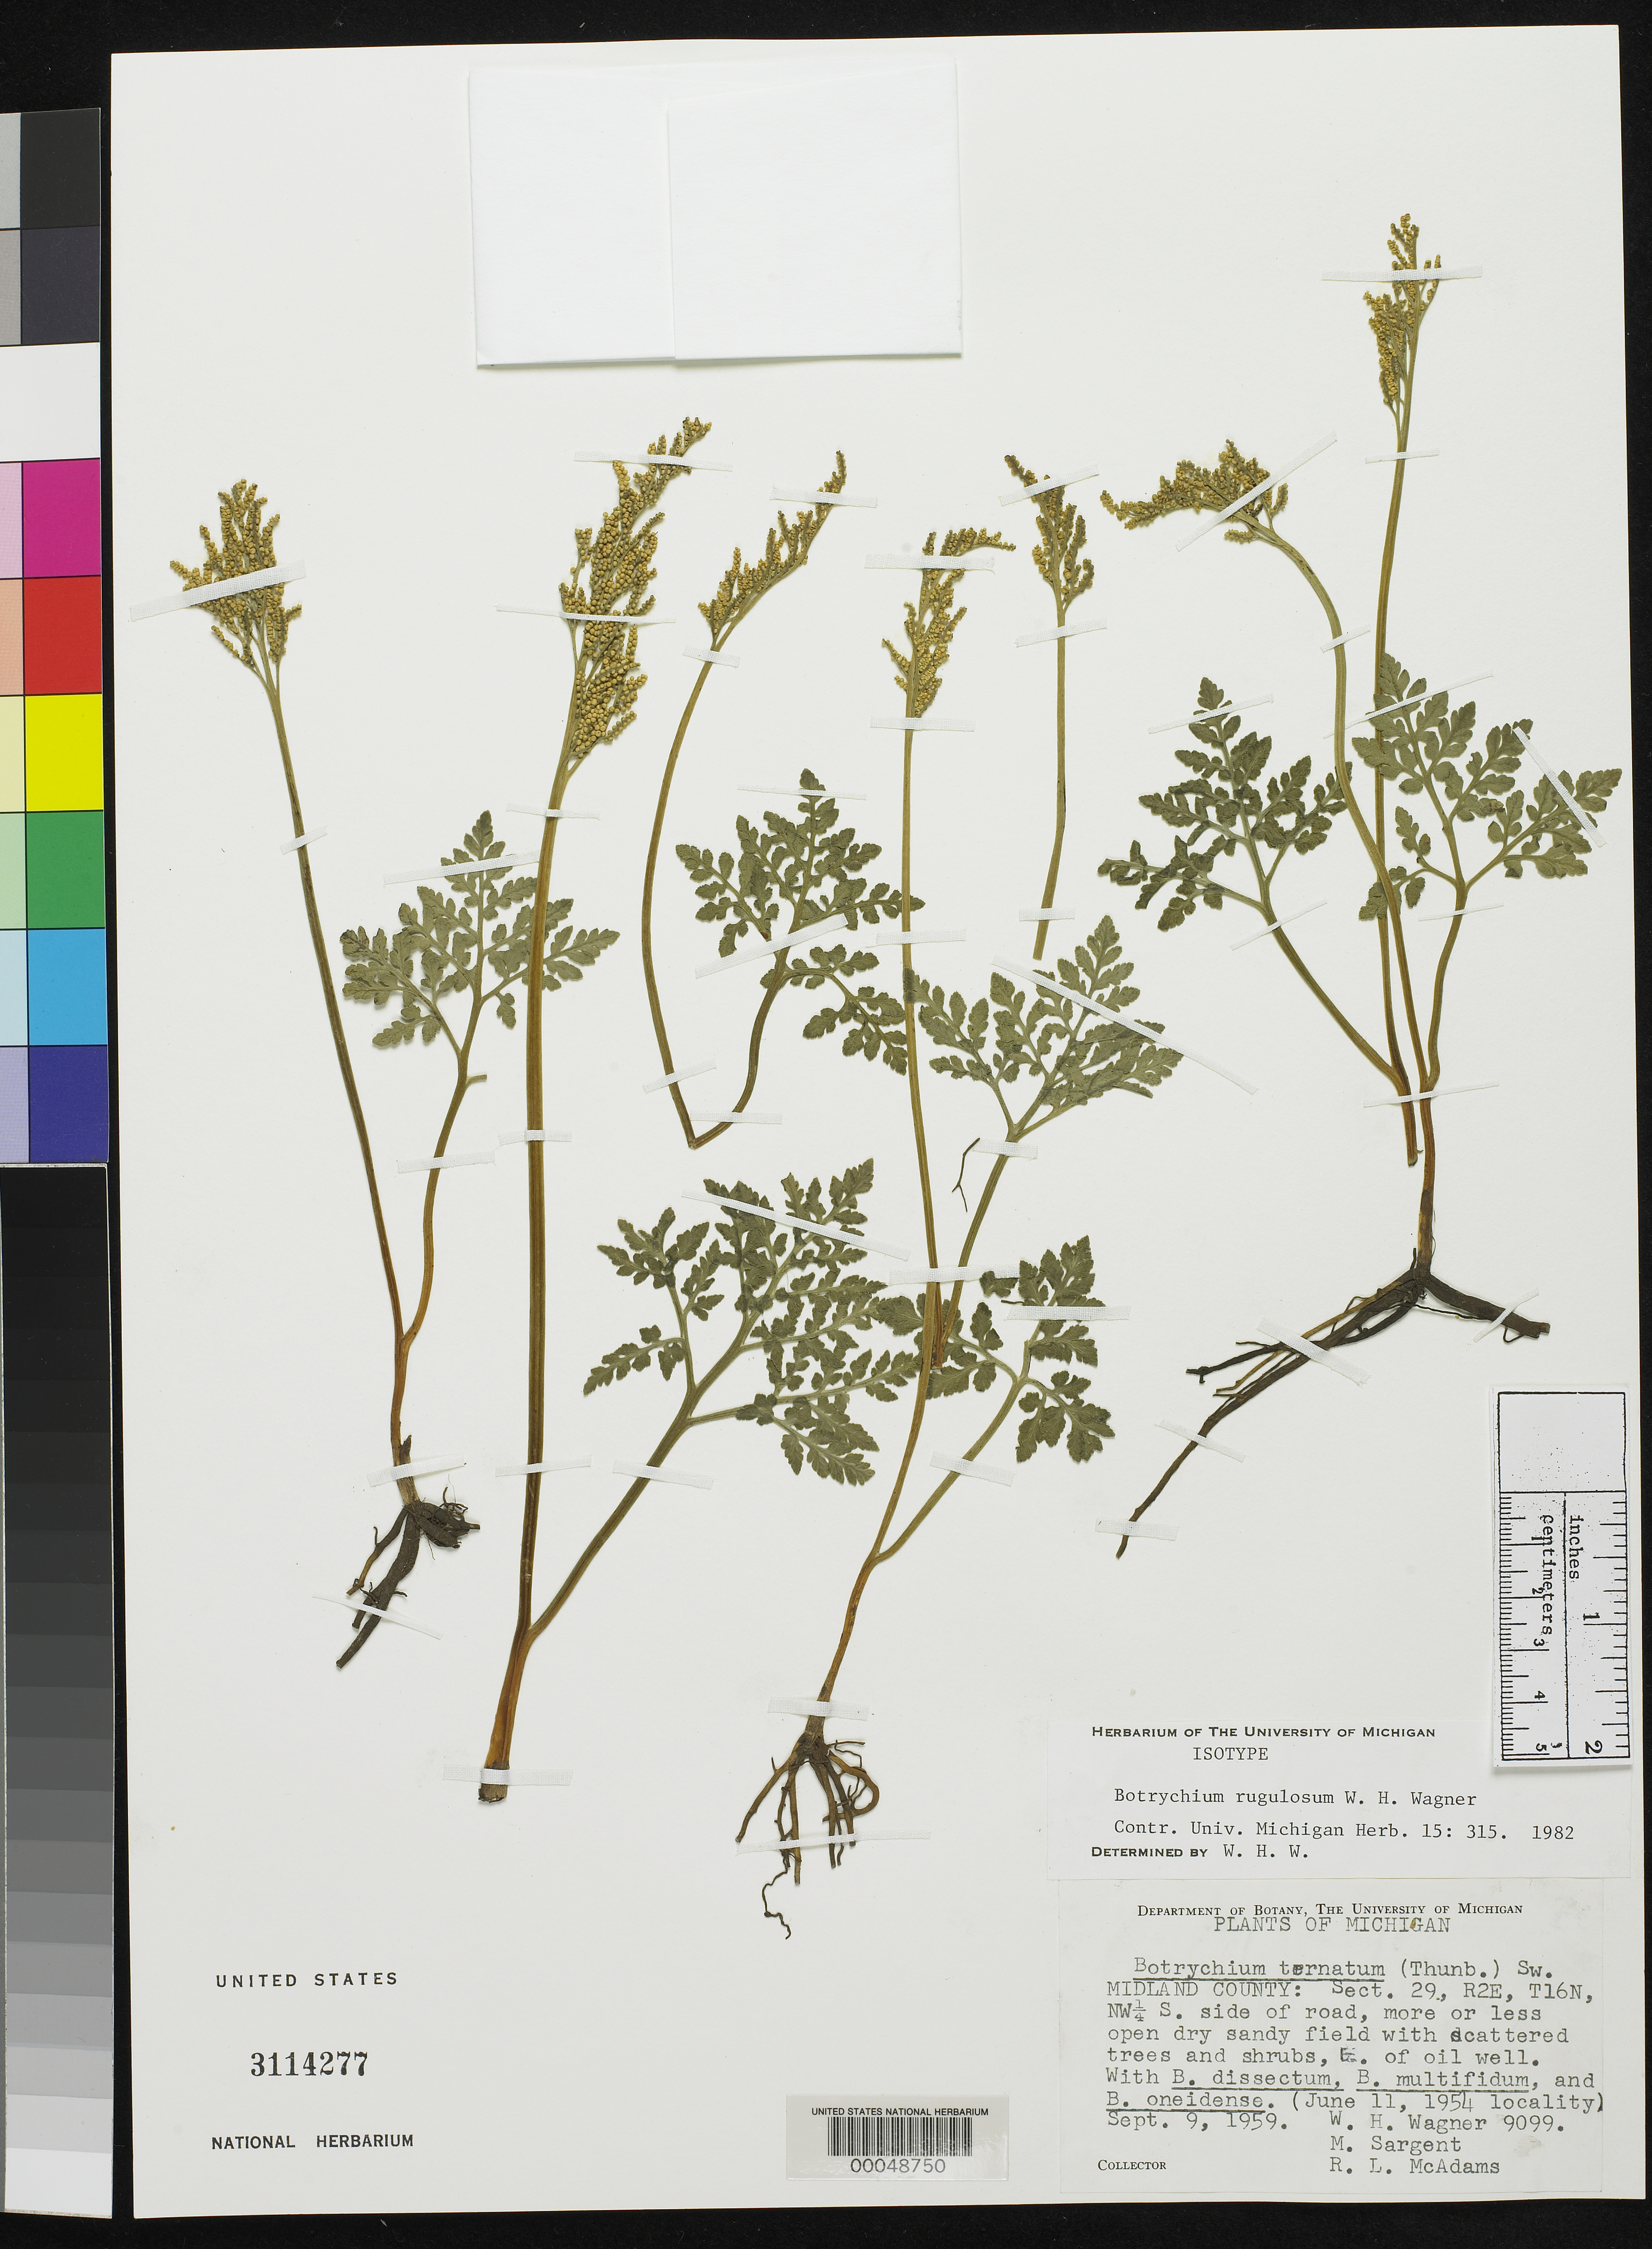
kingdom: Plantae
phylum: Tracheophyta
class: Polypodiopsida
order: Ophioglossales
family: Ophioglossaceae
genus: Botrychium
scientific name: Botrychium rugulosum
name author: W.H. Wagner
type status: Isotype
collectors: W. H. Wagner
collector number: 9099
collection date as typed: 09 Sep 1959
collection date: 1959-09-09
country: United States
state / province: Michigan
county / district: Midland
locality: Sect. 29, R2E, T16N, NW 1/4, S side of road.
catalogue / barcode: US 3114277